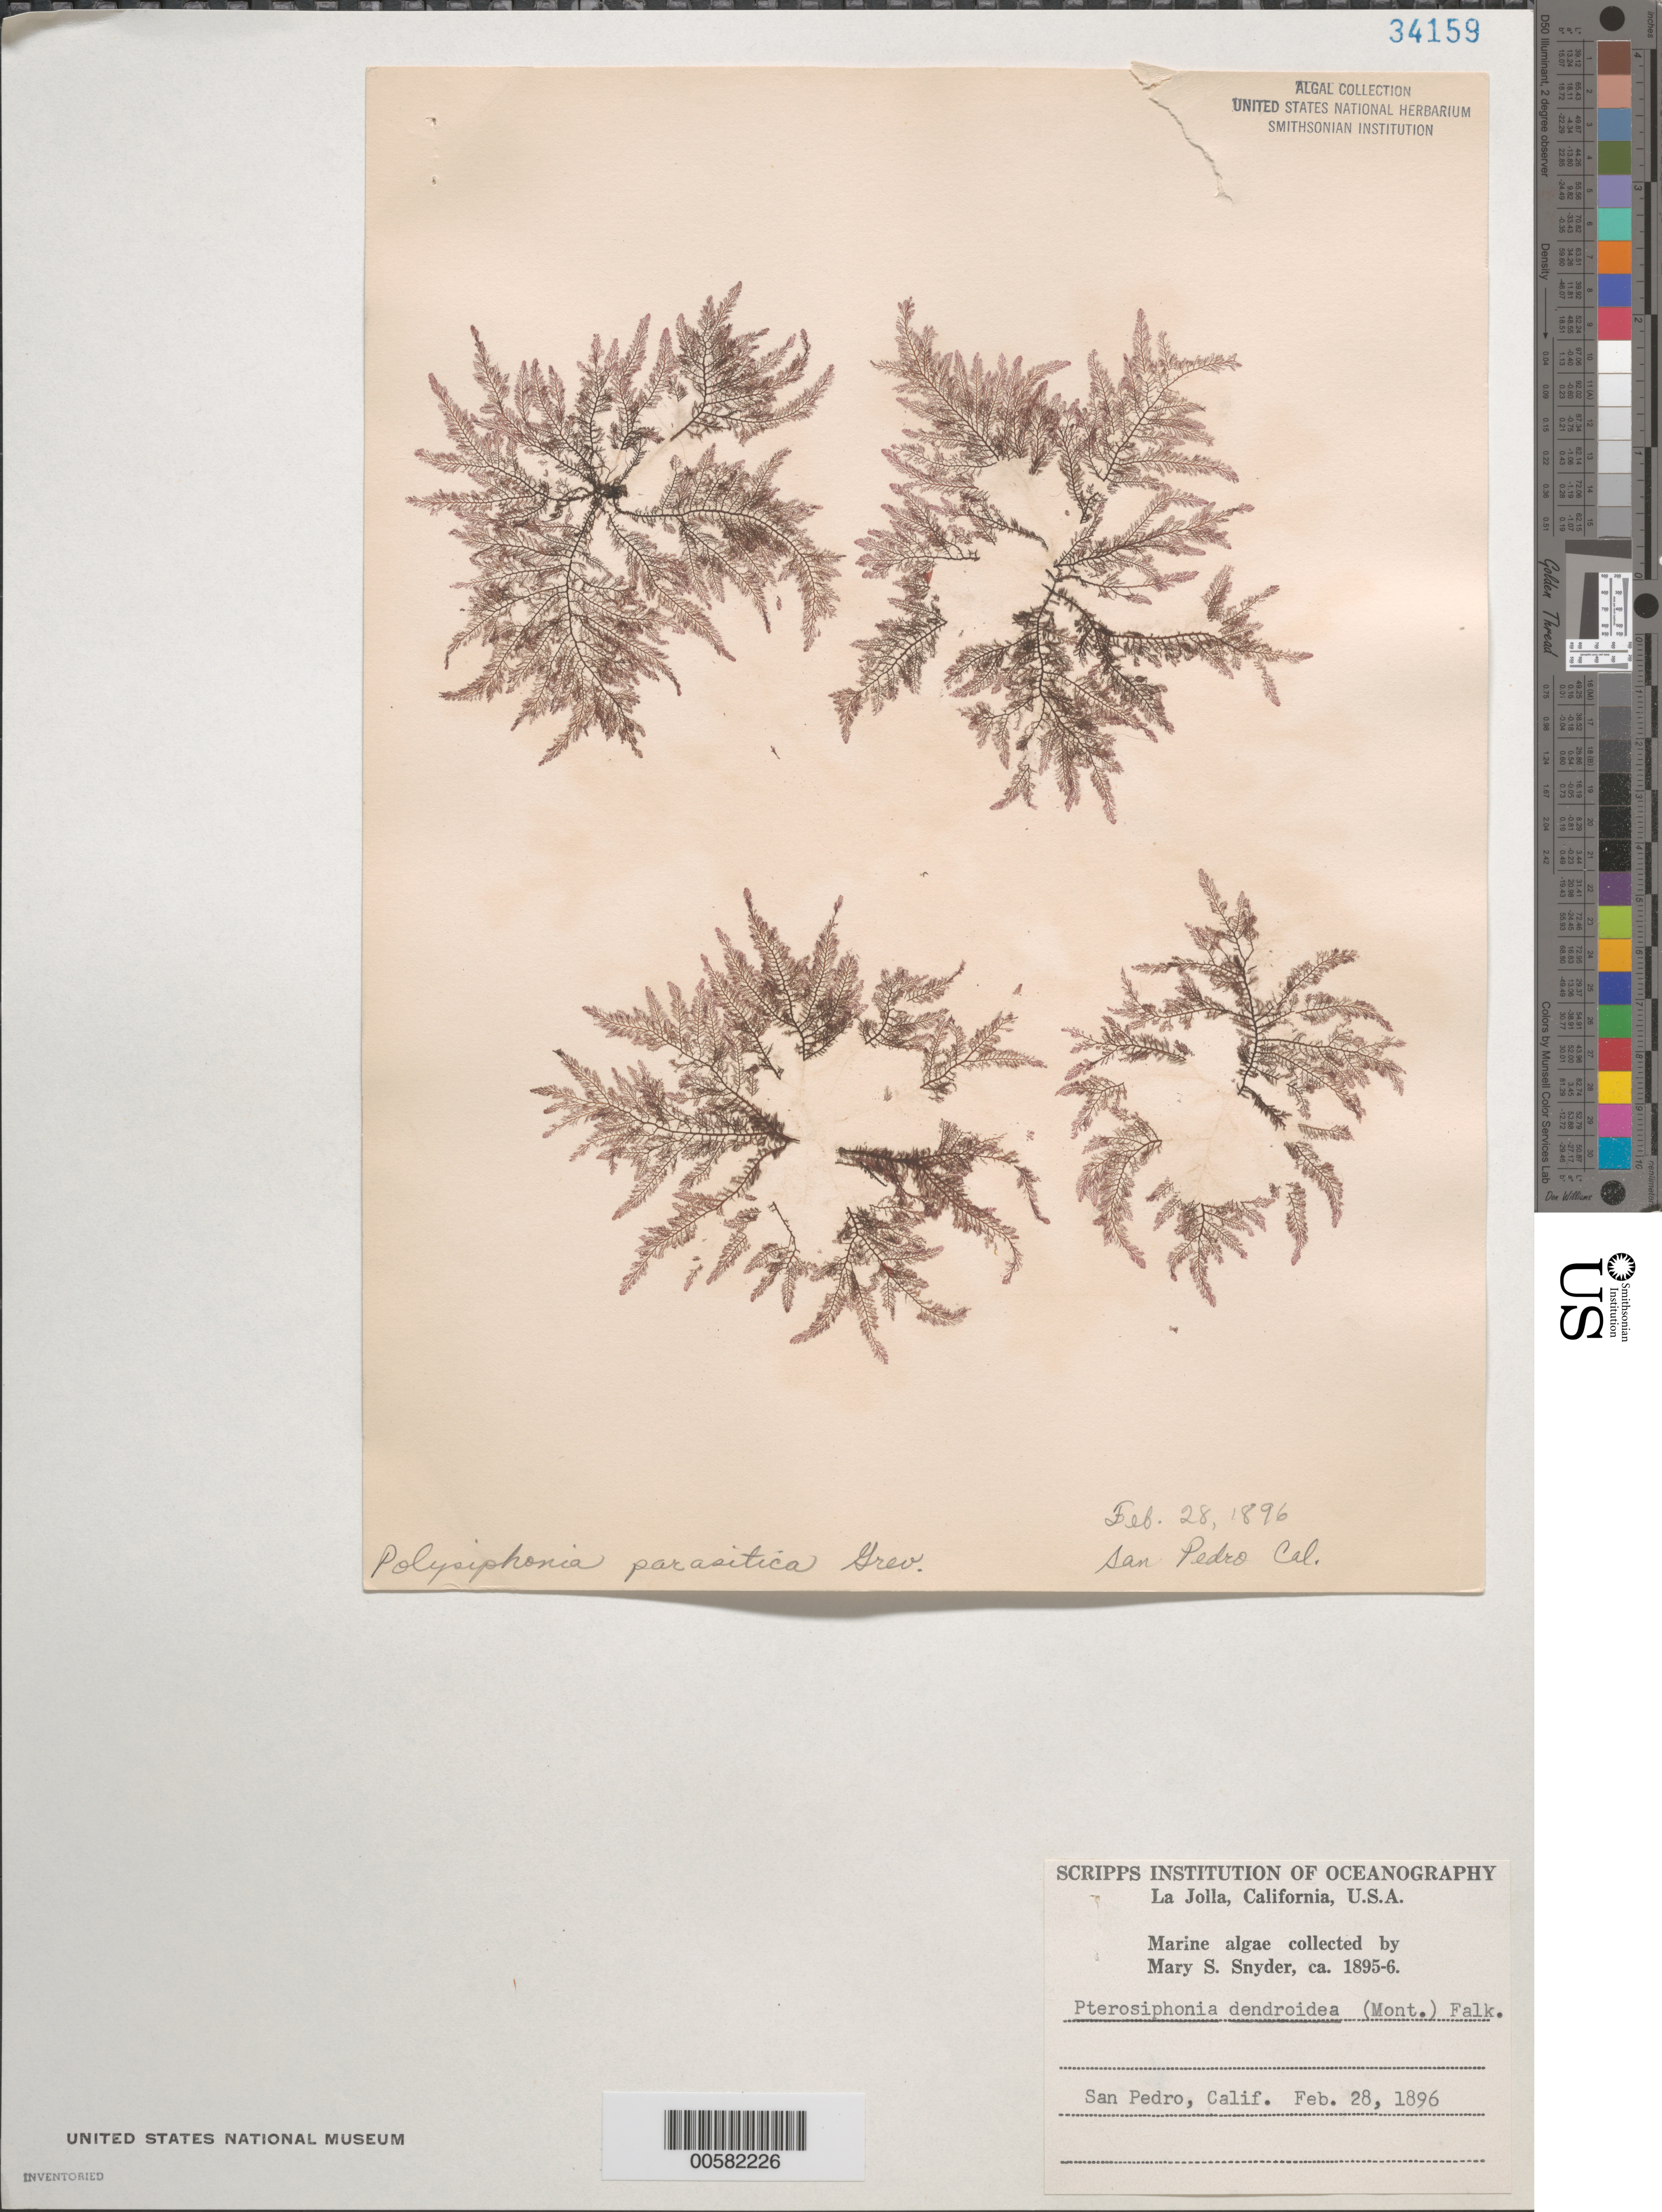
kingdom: Plantae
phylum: Rhodophyta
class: Florideophyceae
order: Ceramiales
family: Rhodomelaceae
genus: Symphyocladiella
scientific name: Symphyocladiella dendroidea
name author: (Montagne) Bustamante et al.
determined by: Algae name updating Project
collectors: M. Snyder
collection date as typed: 28 Feb 1896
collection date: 1896-02-28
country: United States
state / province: California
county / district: Los Angeles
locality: San Pedro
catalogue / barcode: US 34159